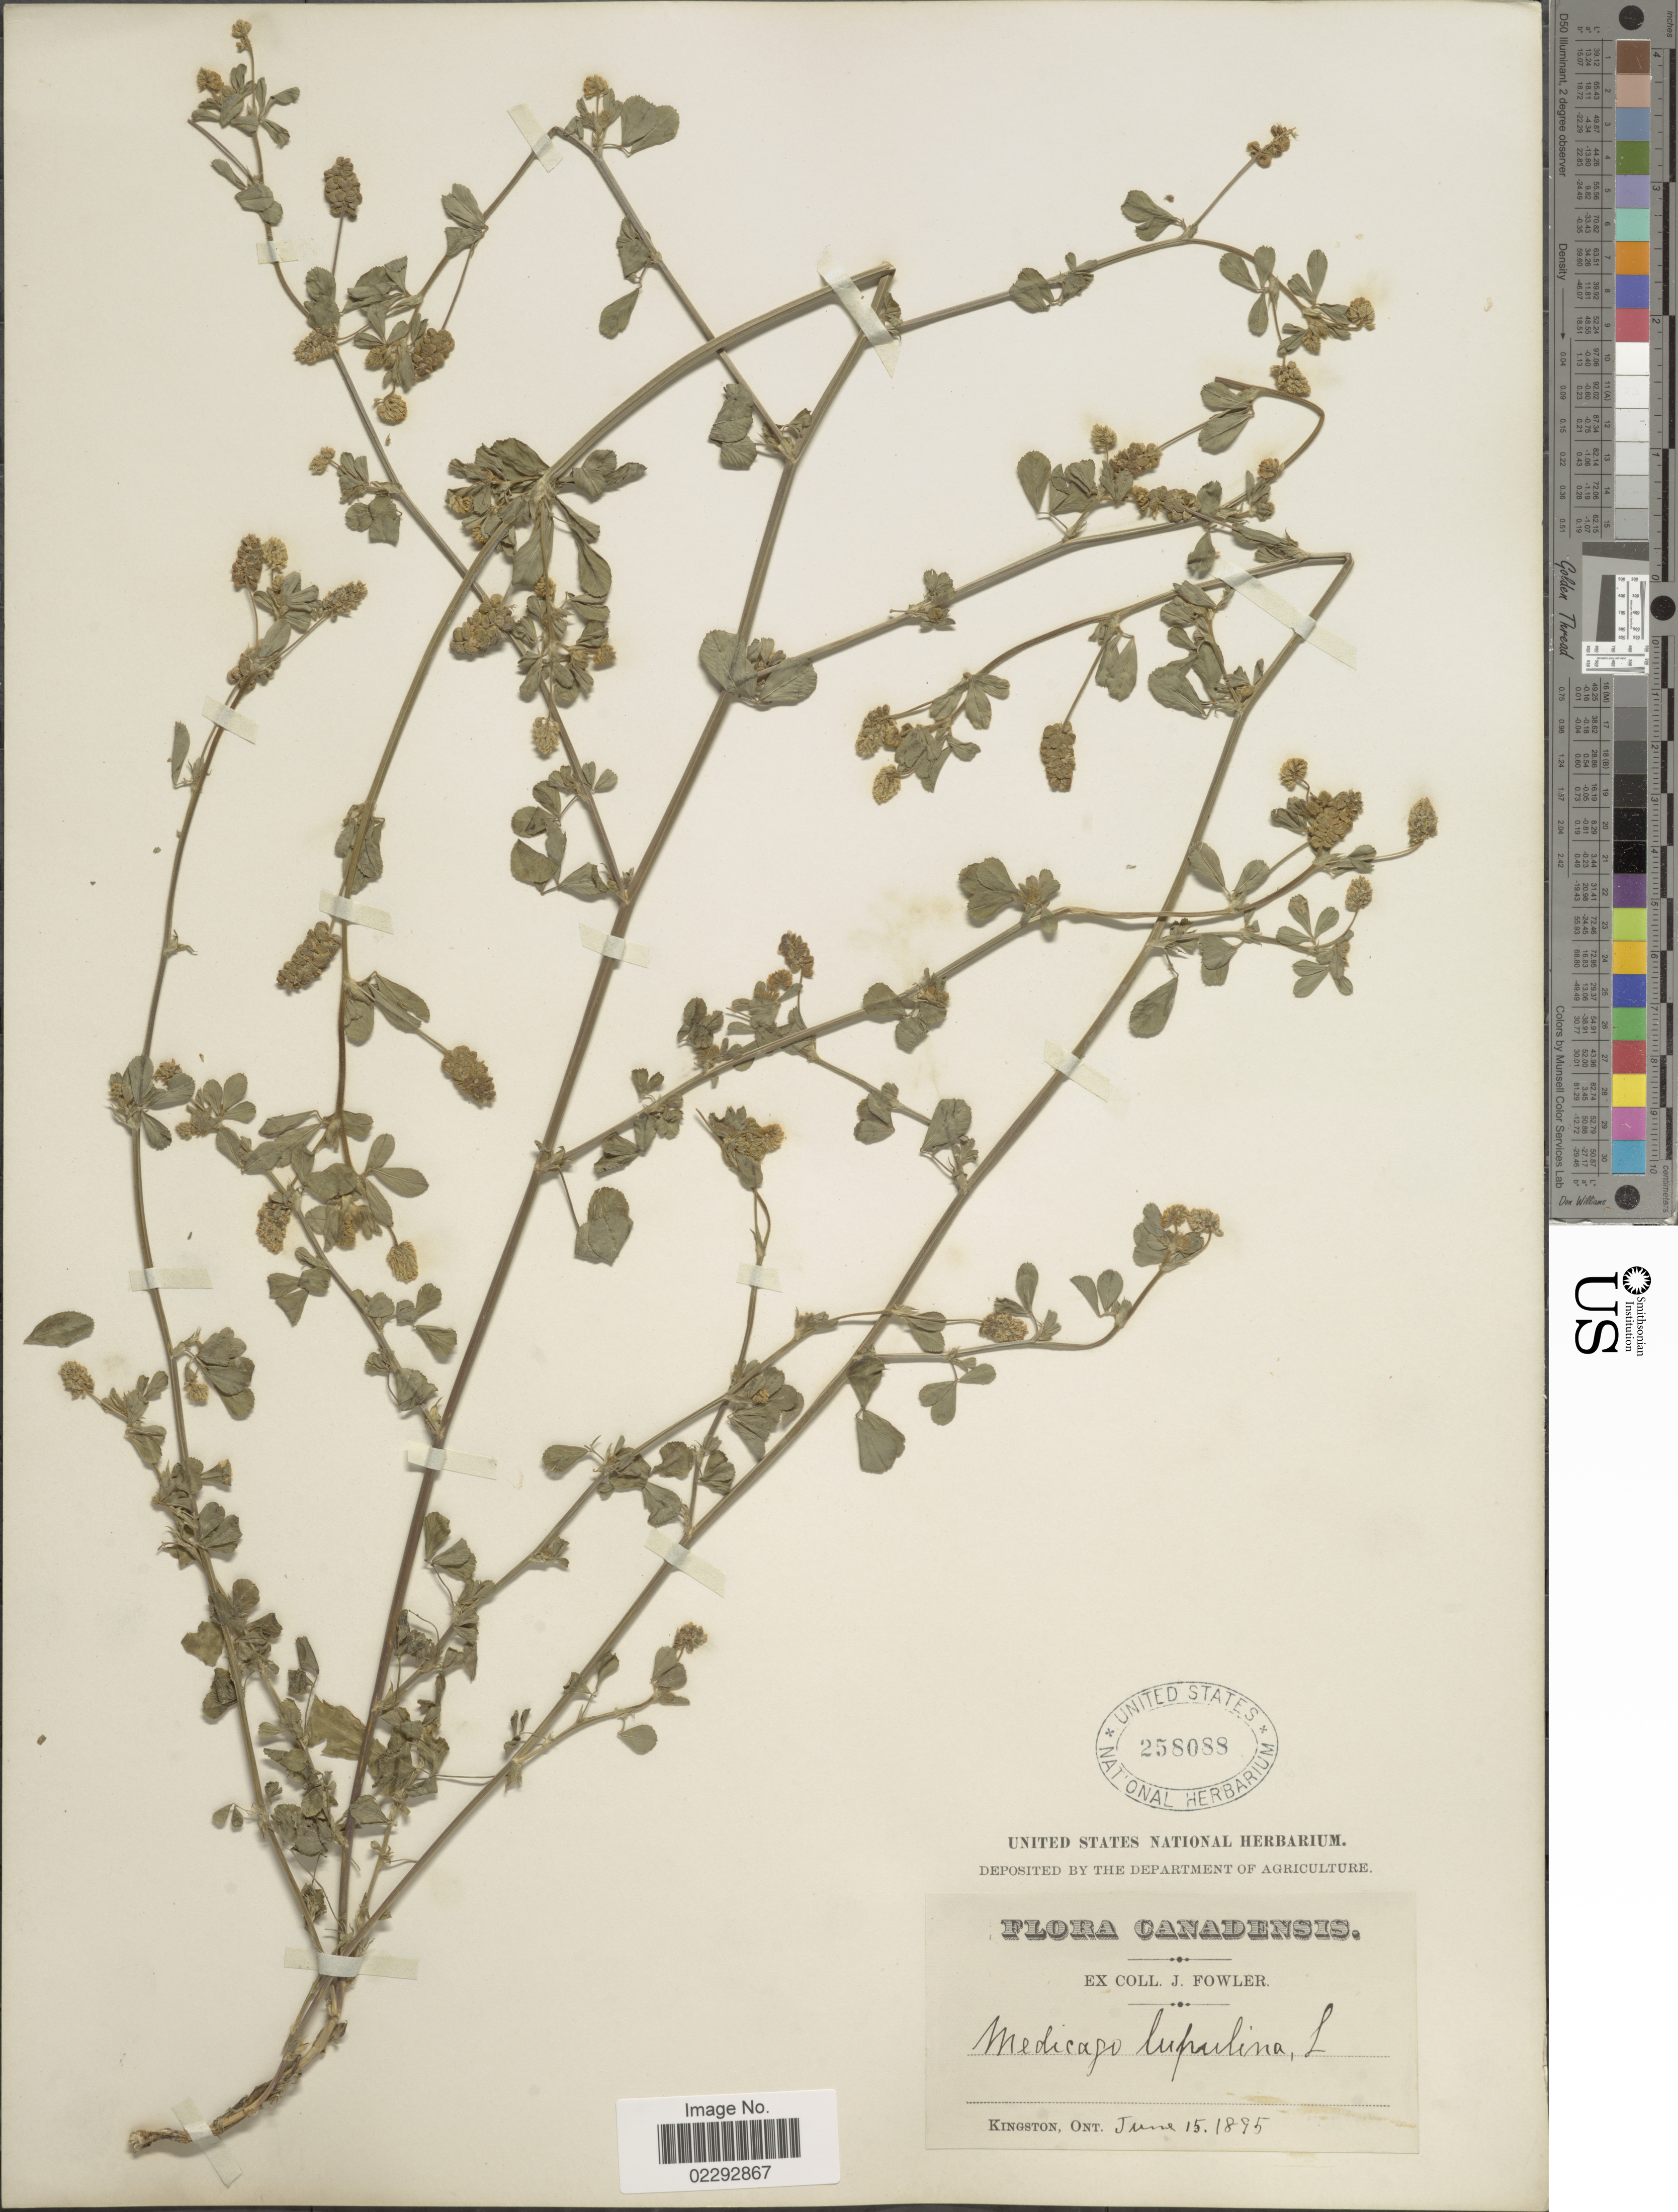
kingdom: Plantae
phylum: Tracheophyta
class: Magnoliopsida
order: Fabales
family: Fabaceae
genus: Medicago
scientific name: Medicago lupulina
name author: L.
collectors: J. P. Fowler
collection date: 1895-06-15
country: Canada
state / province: Ontario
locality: Kingston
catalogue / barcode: US 258088